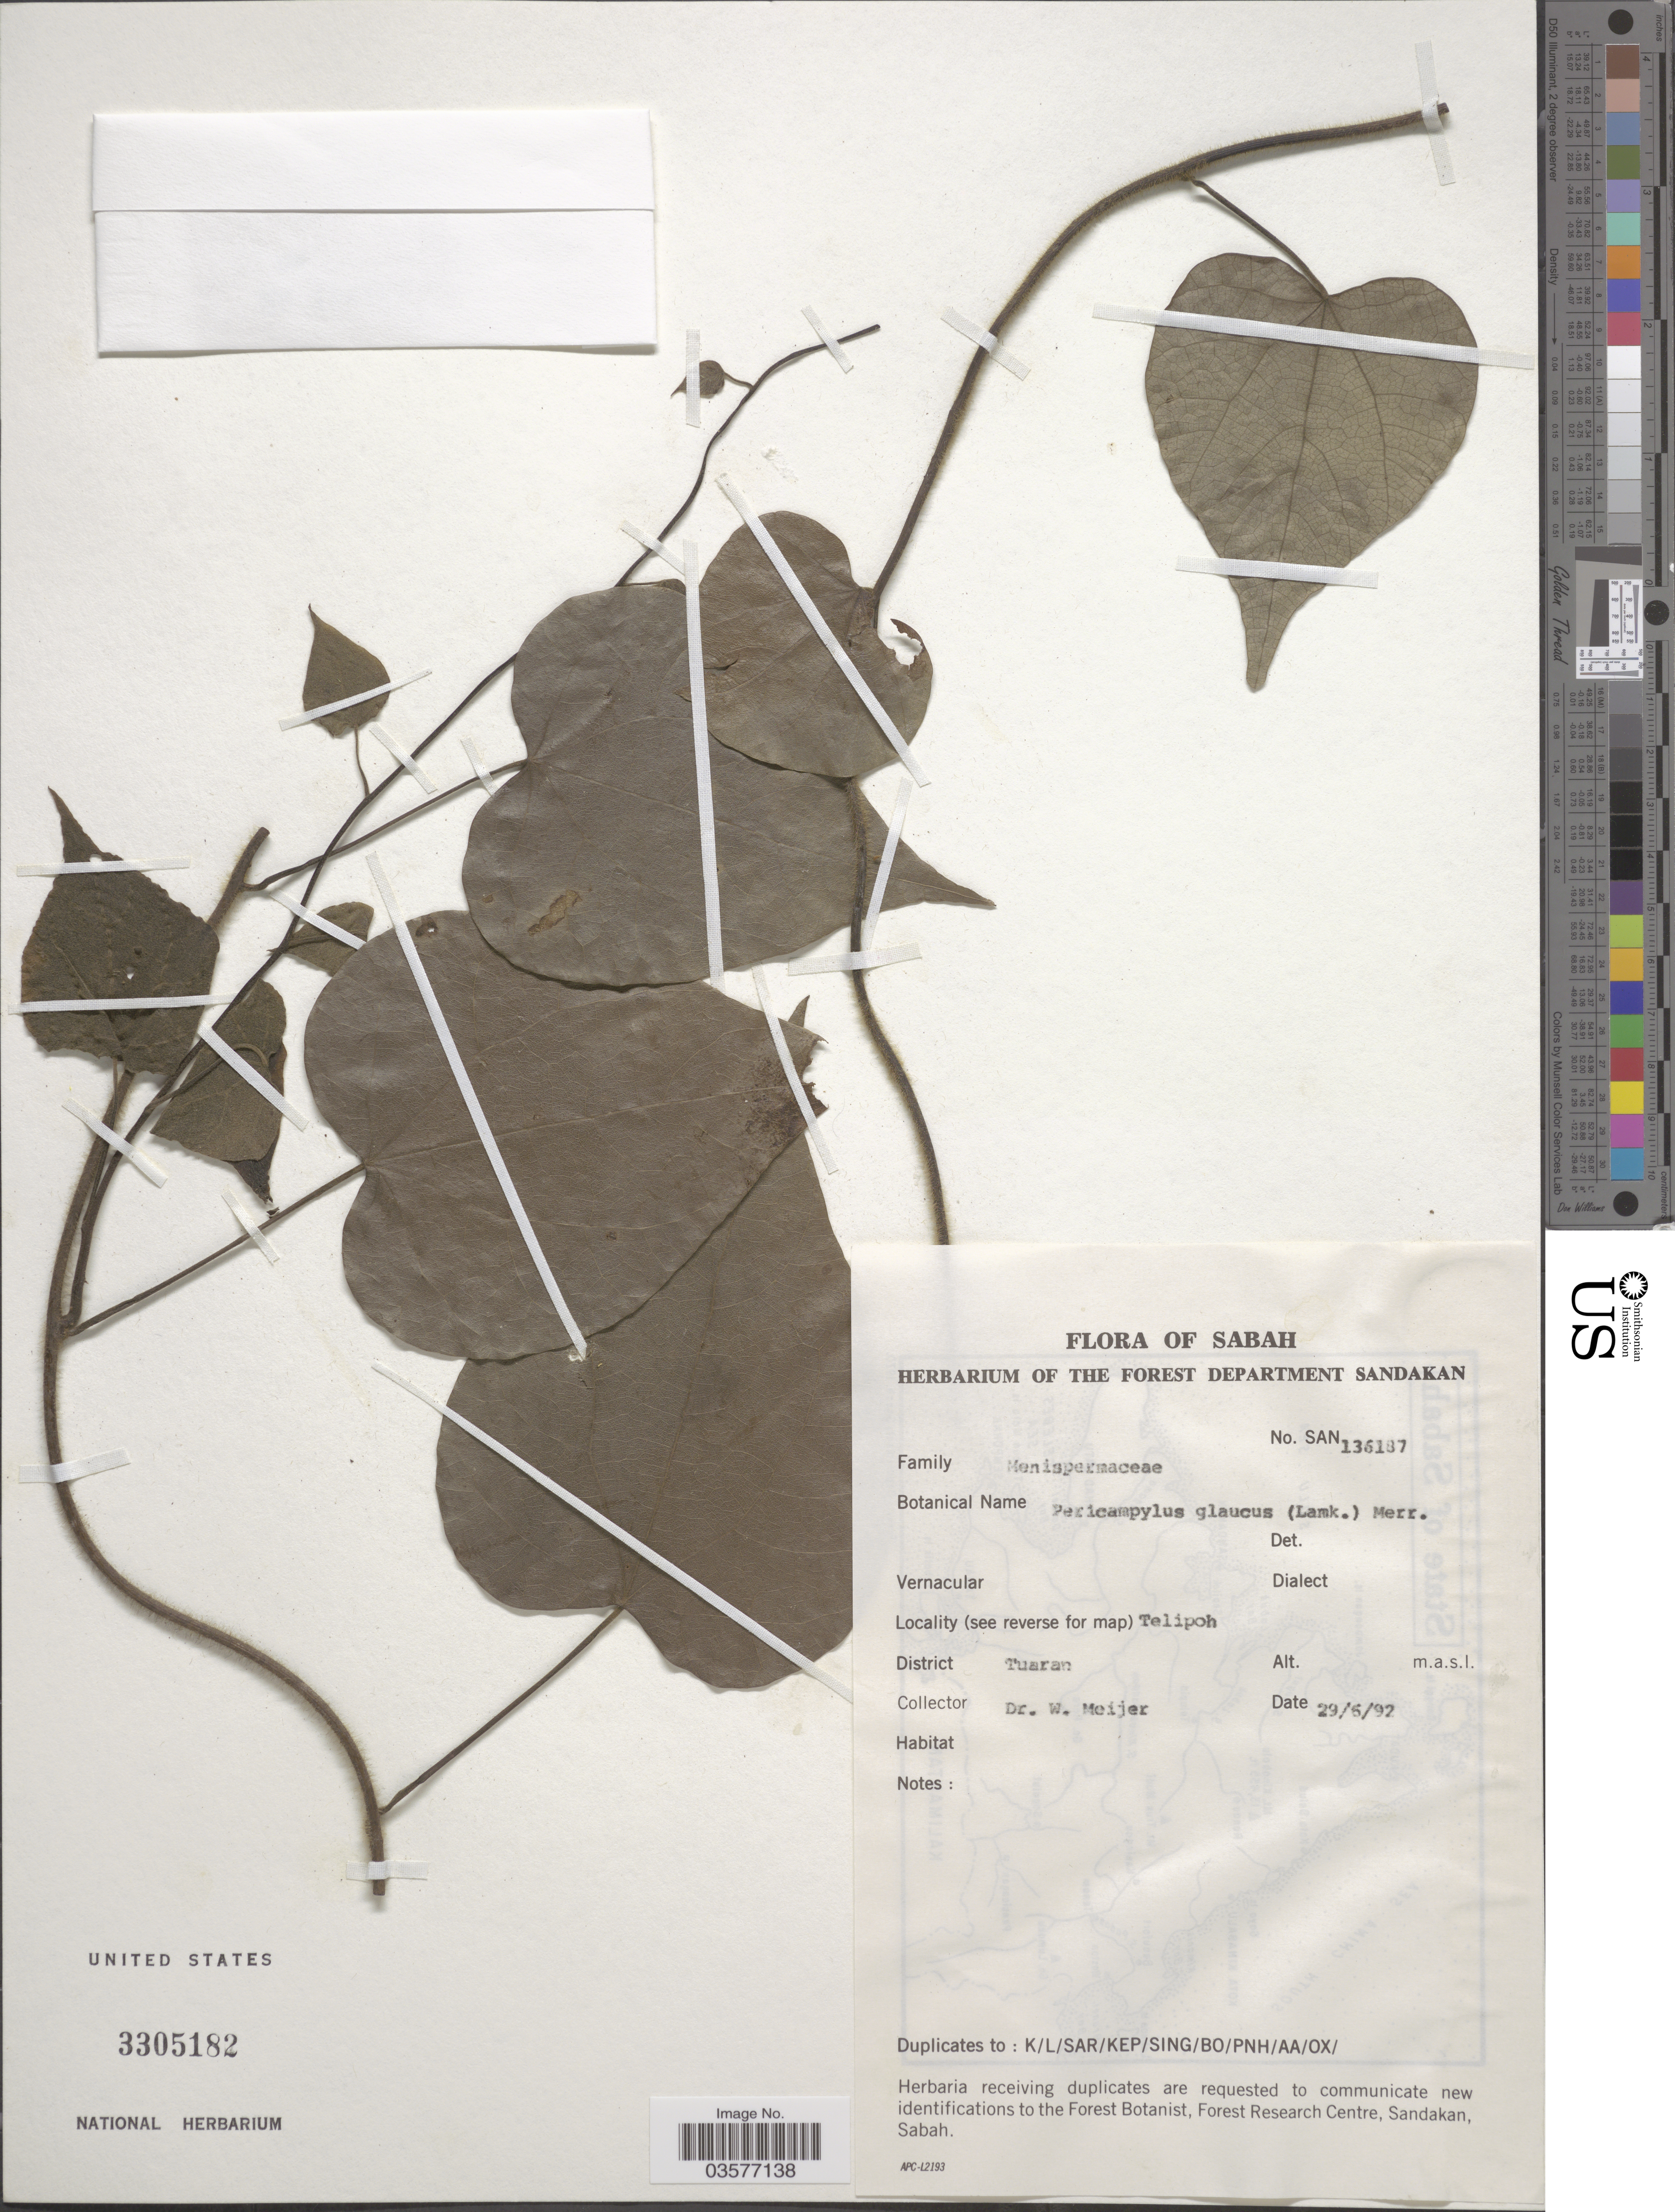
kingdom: Plantae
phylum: Tracheophyta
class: Magnoliopsida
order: Ranunculales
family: Menispermaceae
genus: Pericampylus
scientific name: Pericampylus glaucus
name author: (Lam.) Merr.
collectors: W. Meijer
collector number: SAN136187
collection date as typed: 29/6/92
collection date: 1992-06-29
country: Malaysia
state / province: Sabah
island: Borneo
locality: Telipoh. District Tuaran.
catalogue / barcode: US 3305182